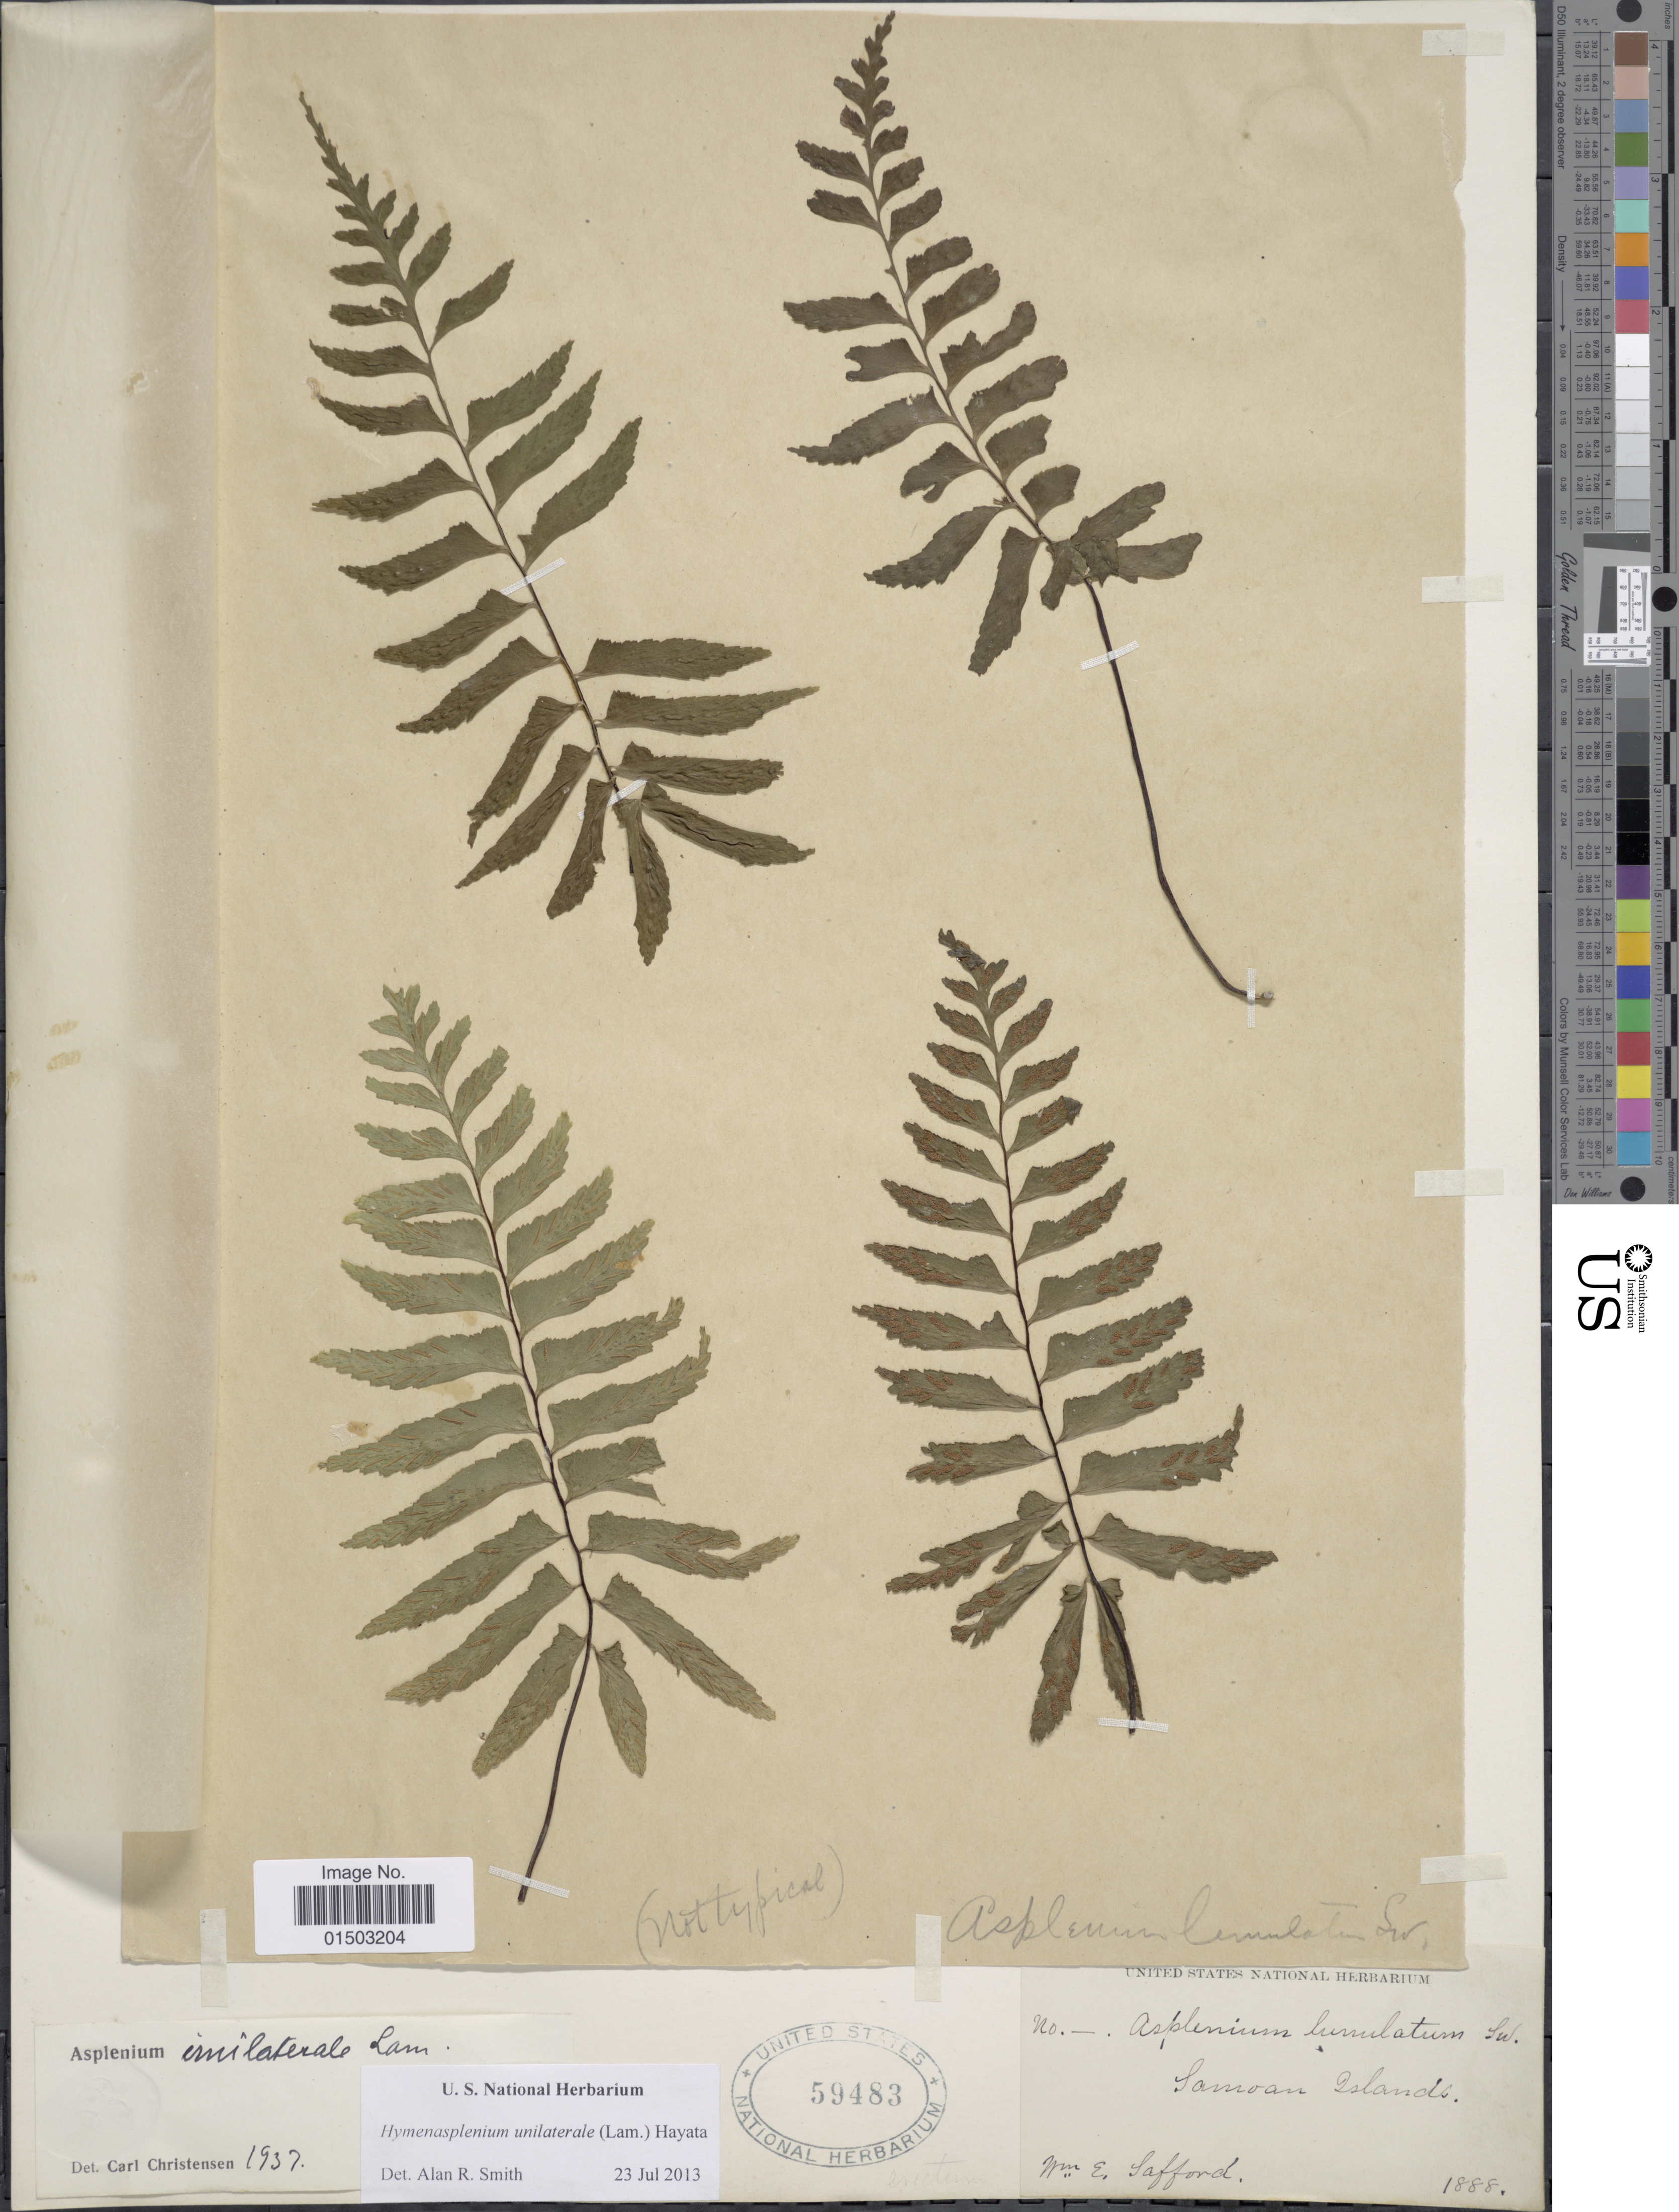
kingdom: Plantae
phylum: Tracheophyta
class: Polypodiopsida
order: Polypodiales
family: Aspleniaceae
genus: Hymenasplenium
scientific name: Hymenasplenium unilaterale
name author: (Lam.) Hayata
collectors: W. E. Safford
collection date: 1888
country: American Samoa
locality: Samoan Islands.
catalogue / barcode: US 59483